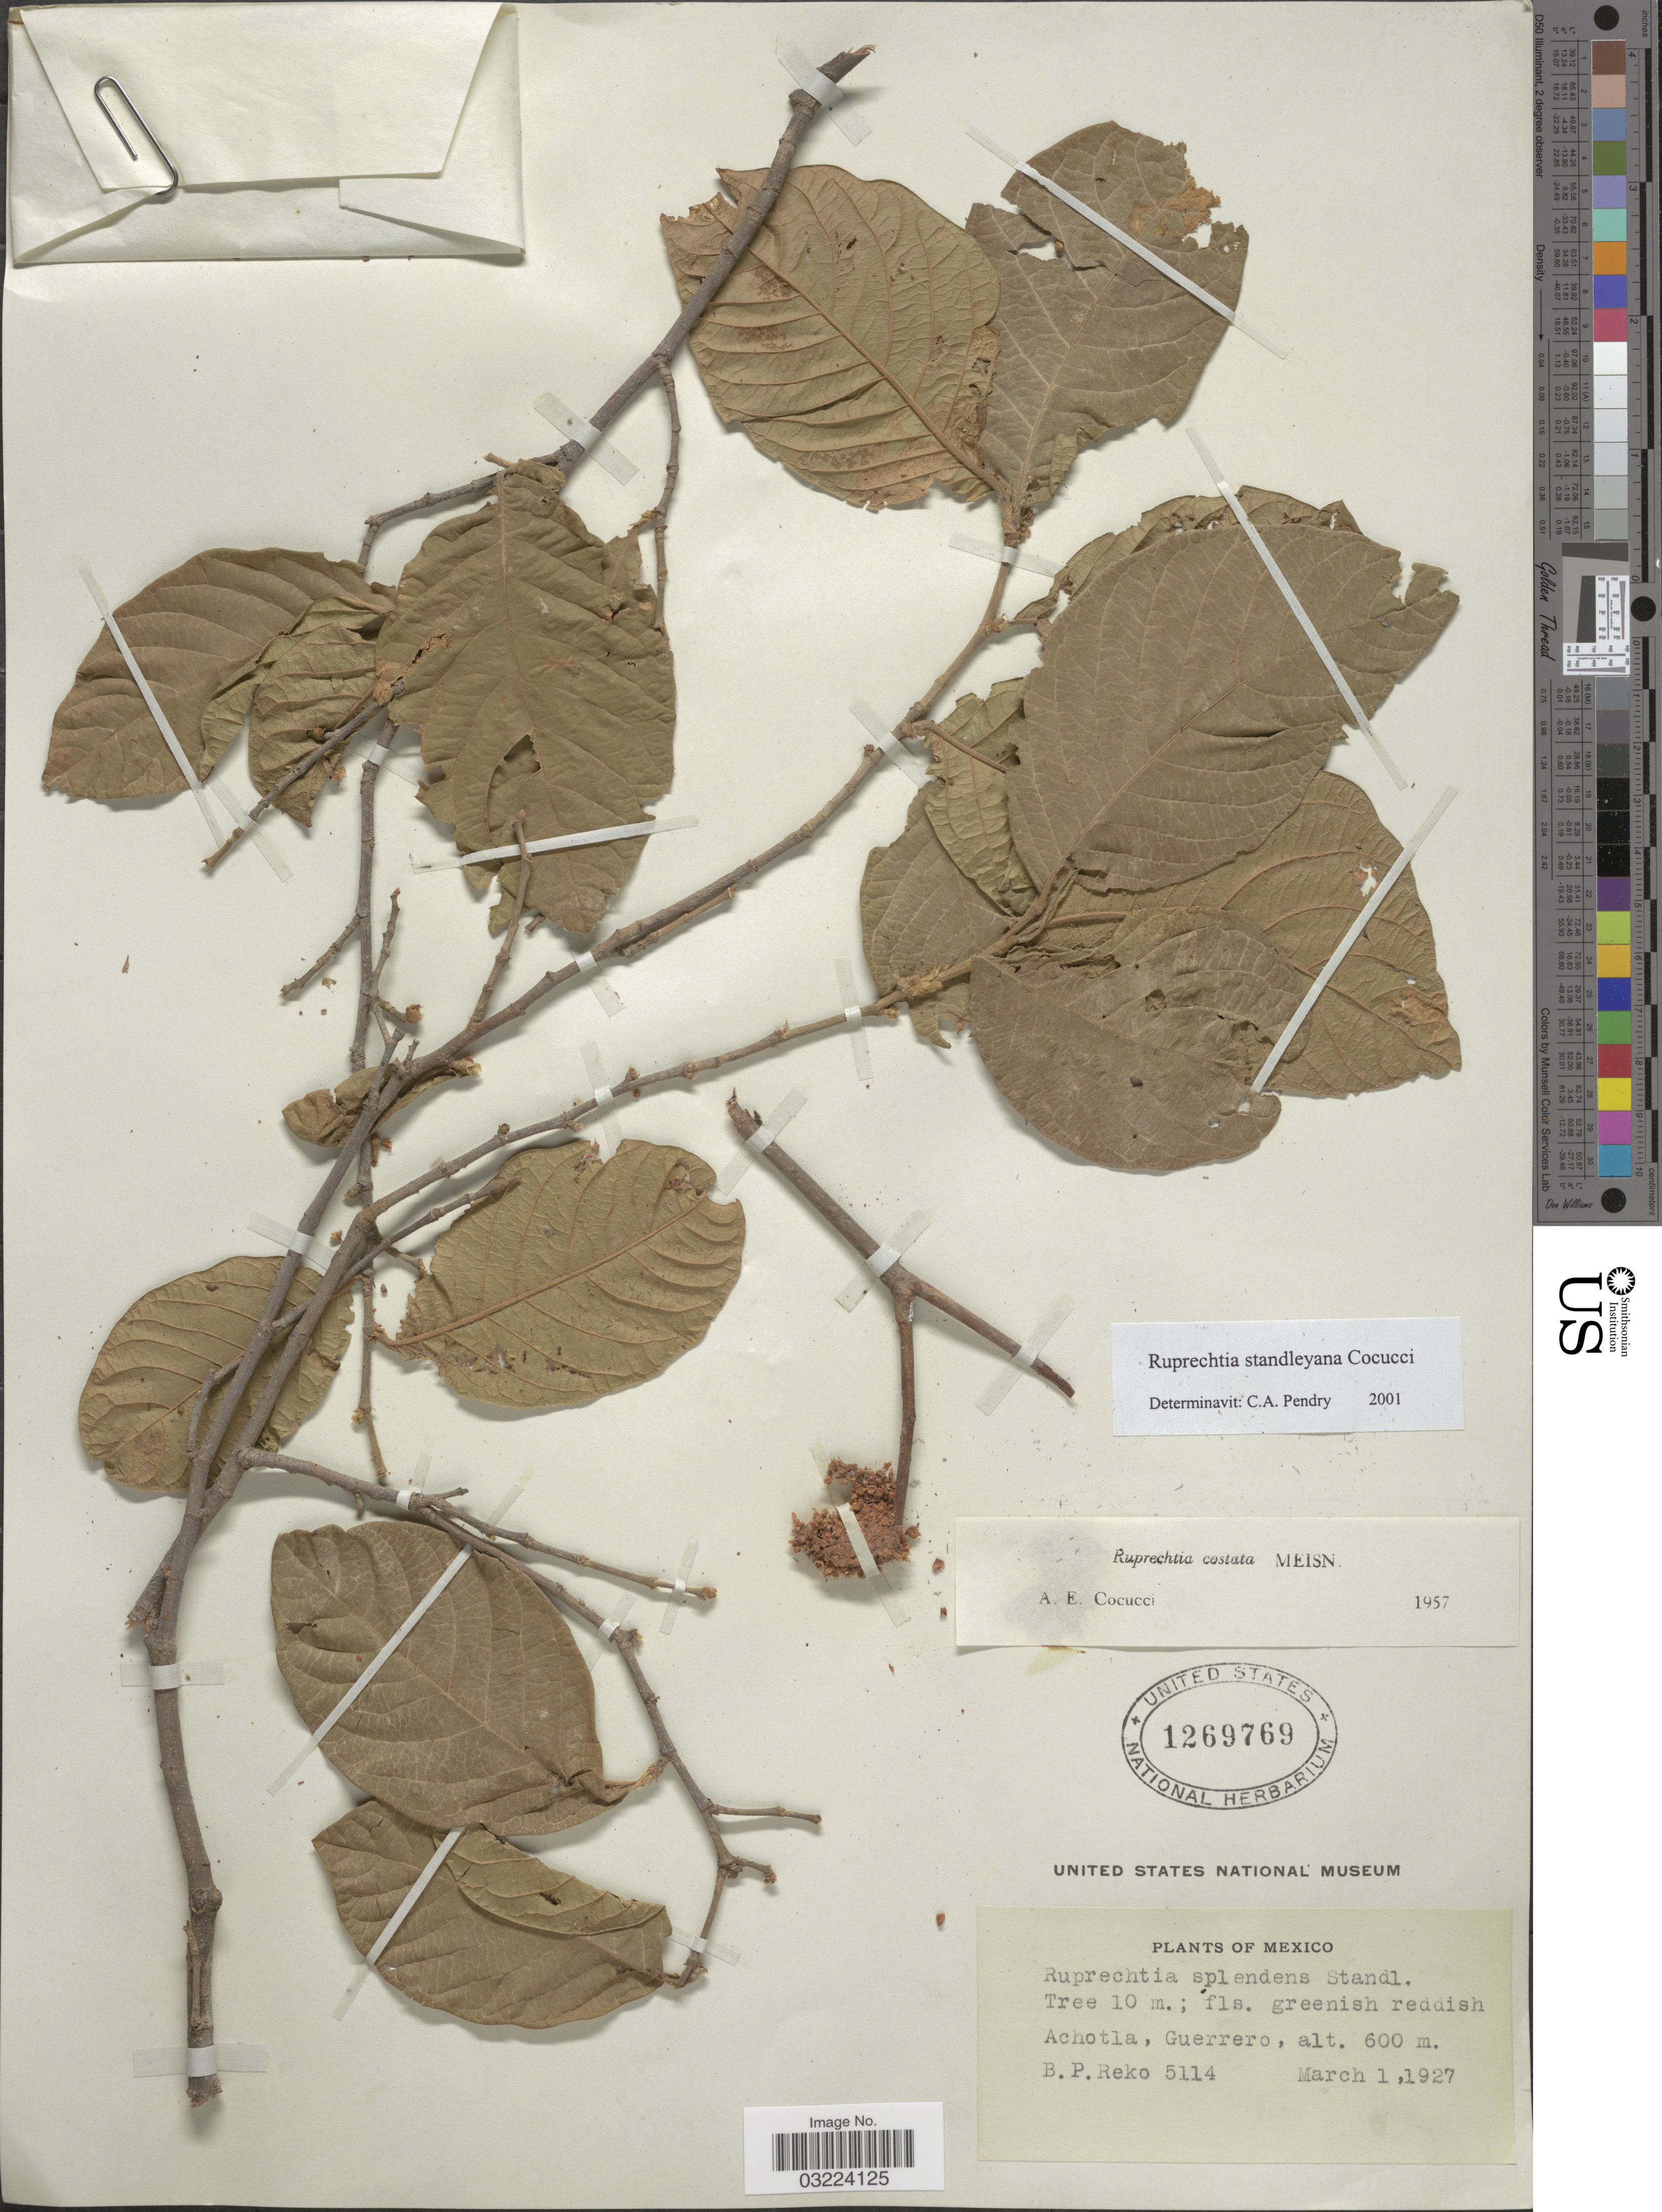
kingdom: Plantae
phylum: Tracheophyta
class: Magnoliopsida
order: Caryophyllales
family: Polygonaceae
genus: Ruprechtia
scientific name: Ruprechtia standleyana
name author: Cocucci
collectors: B. P. Reko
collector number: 5114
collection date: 1927-03-01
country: Mexico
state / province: Guerrero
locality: Achotla.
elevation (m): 600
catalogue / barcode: US 1269769